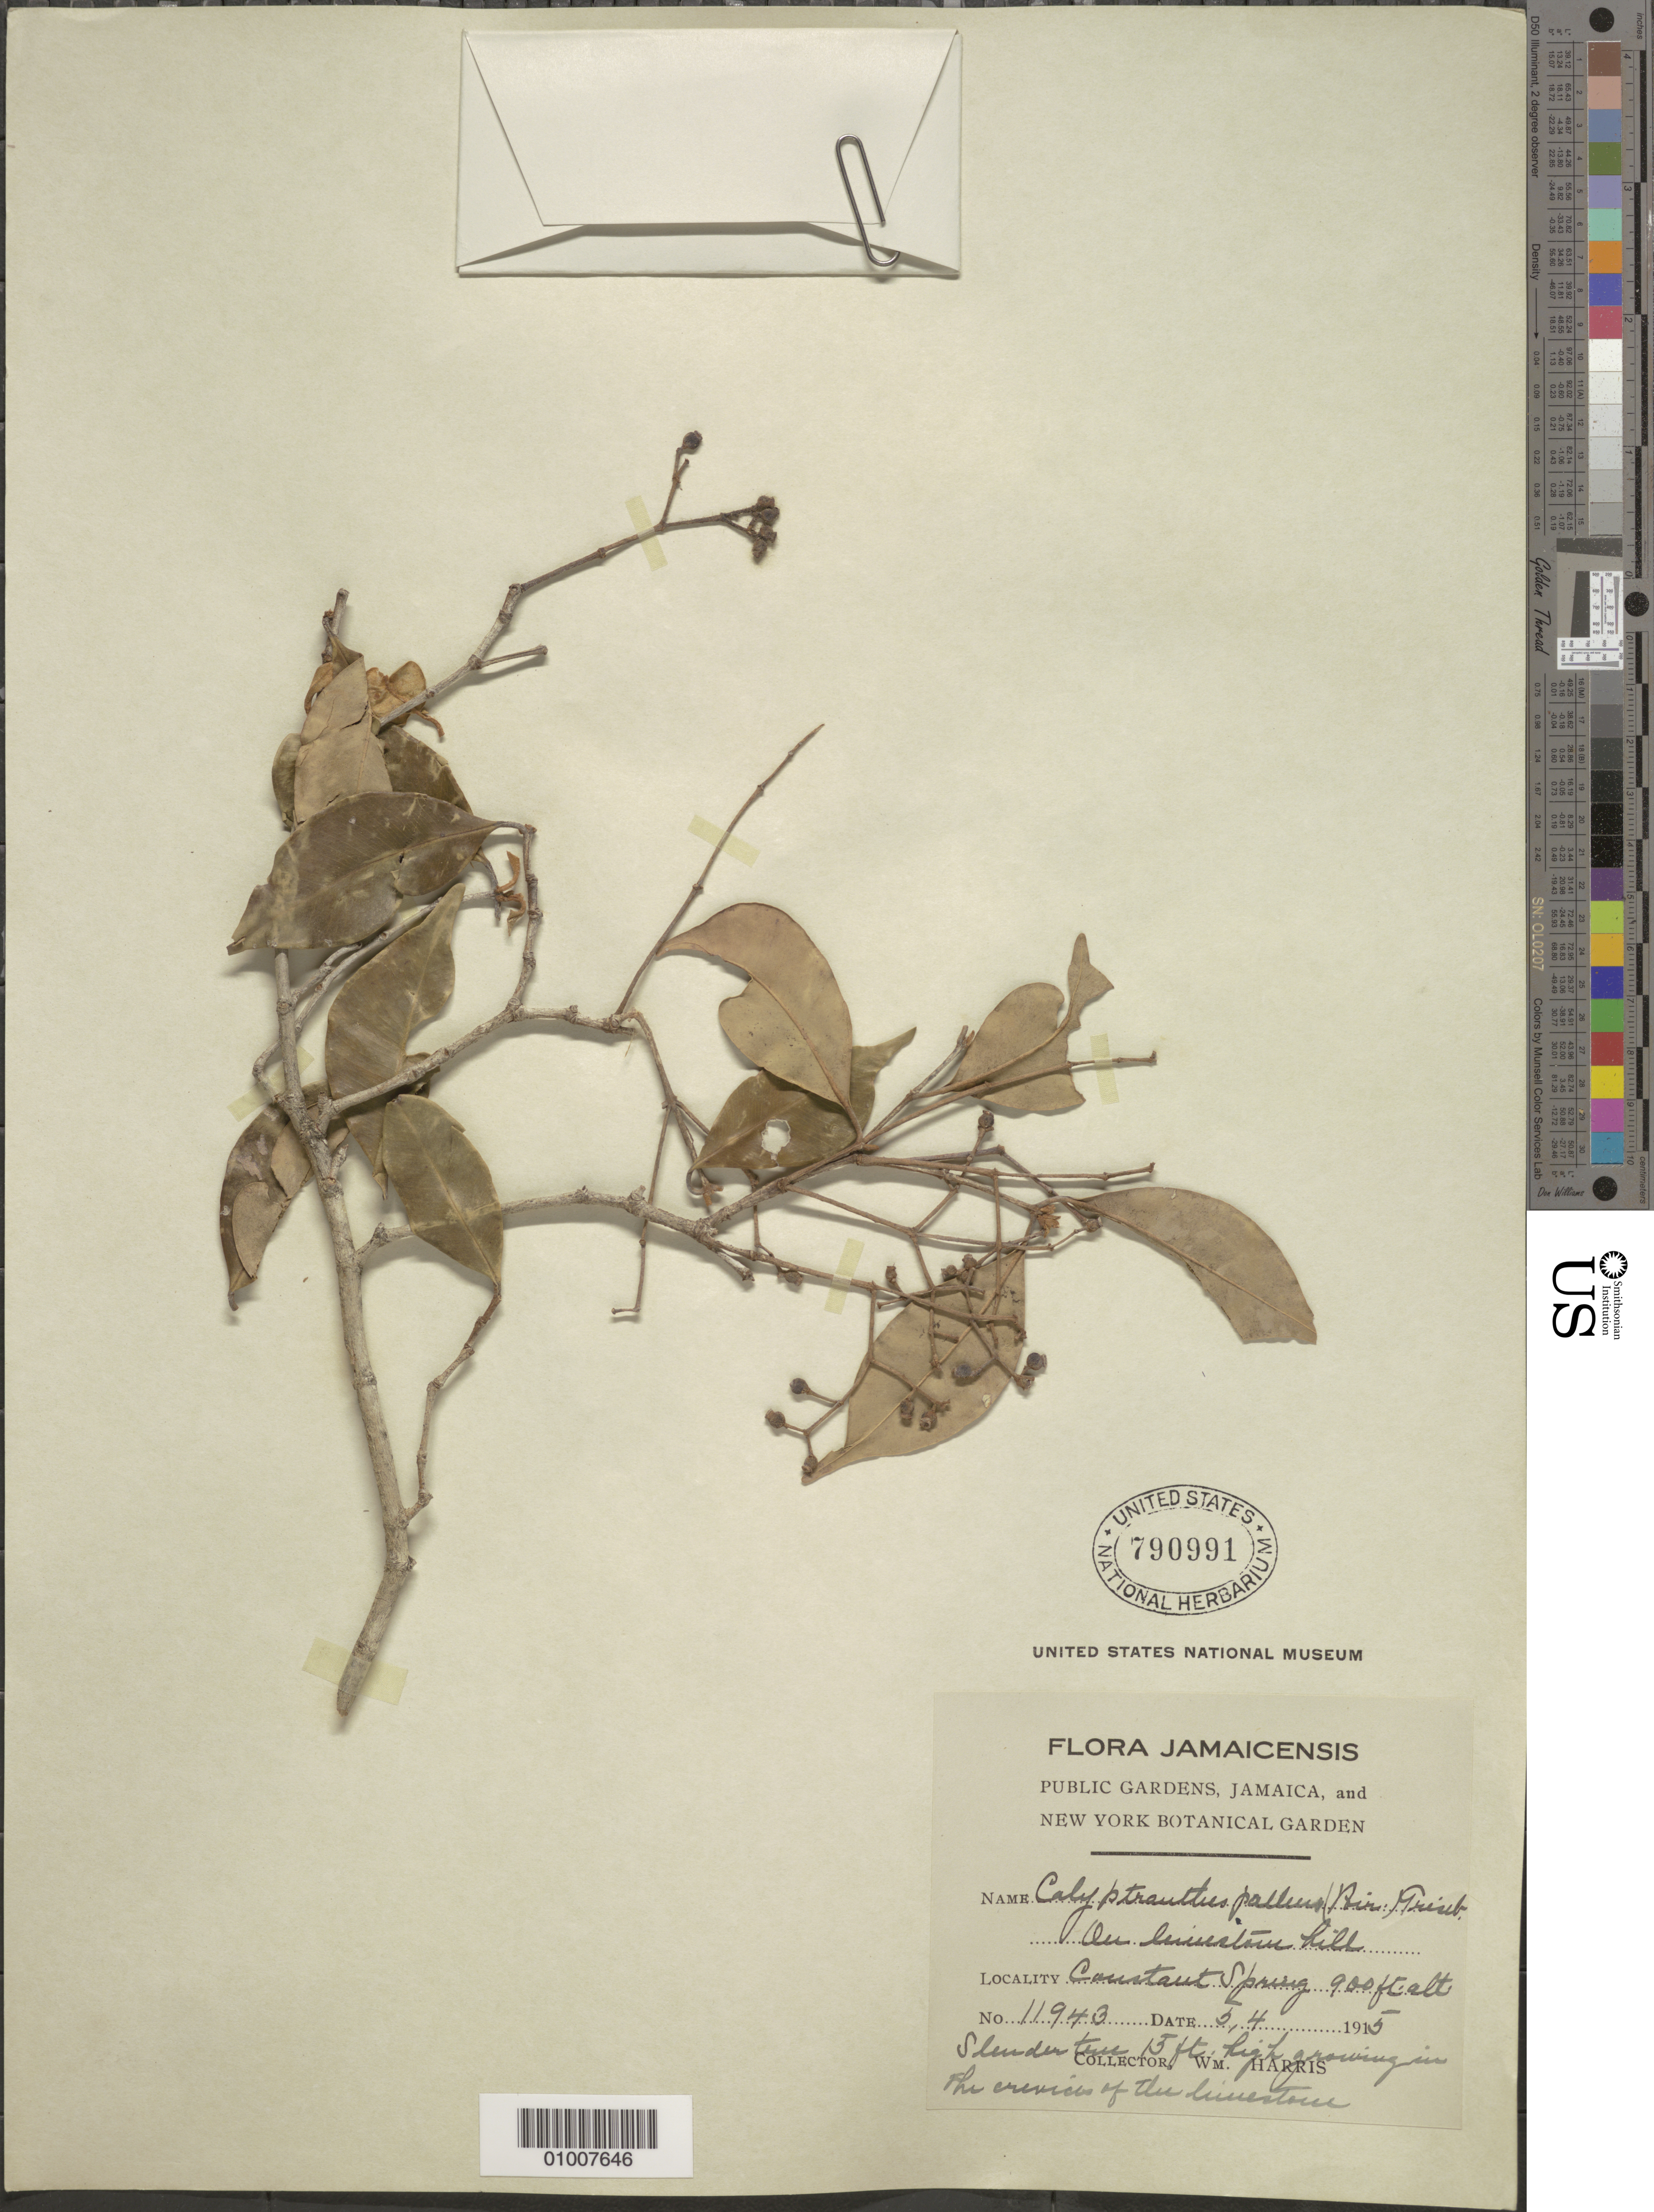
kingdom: Plantae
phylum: Tracheophyta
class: Magnoliopsida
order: Myrtales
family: Myrtaceae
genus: Myrcia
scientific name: Myrcia neopallens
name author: A.R. Lourenço & E. Lucas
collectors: W. H. Harris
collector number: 11943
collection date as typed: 05 Apr 1915 or 04 May 1915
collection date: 1915-04-05 or 1915-05-04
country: Jamaica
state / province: Saint Andrew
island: Jamaica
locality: Constant Spring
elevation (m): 274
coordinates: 0 N, 0 E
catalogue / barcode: US 790991